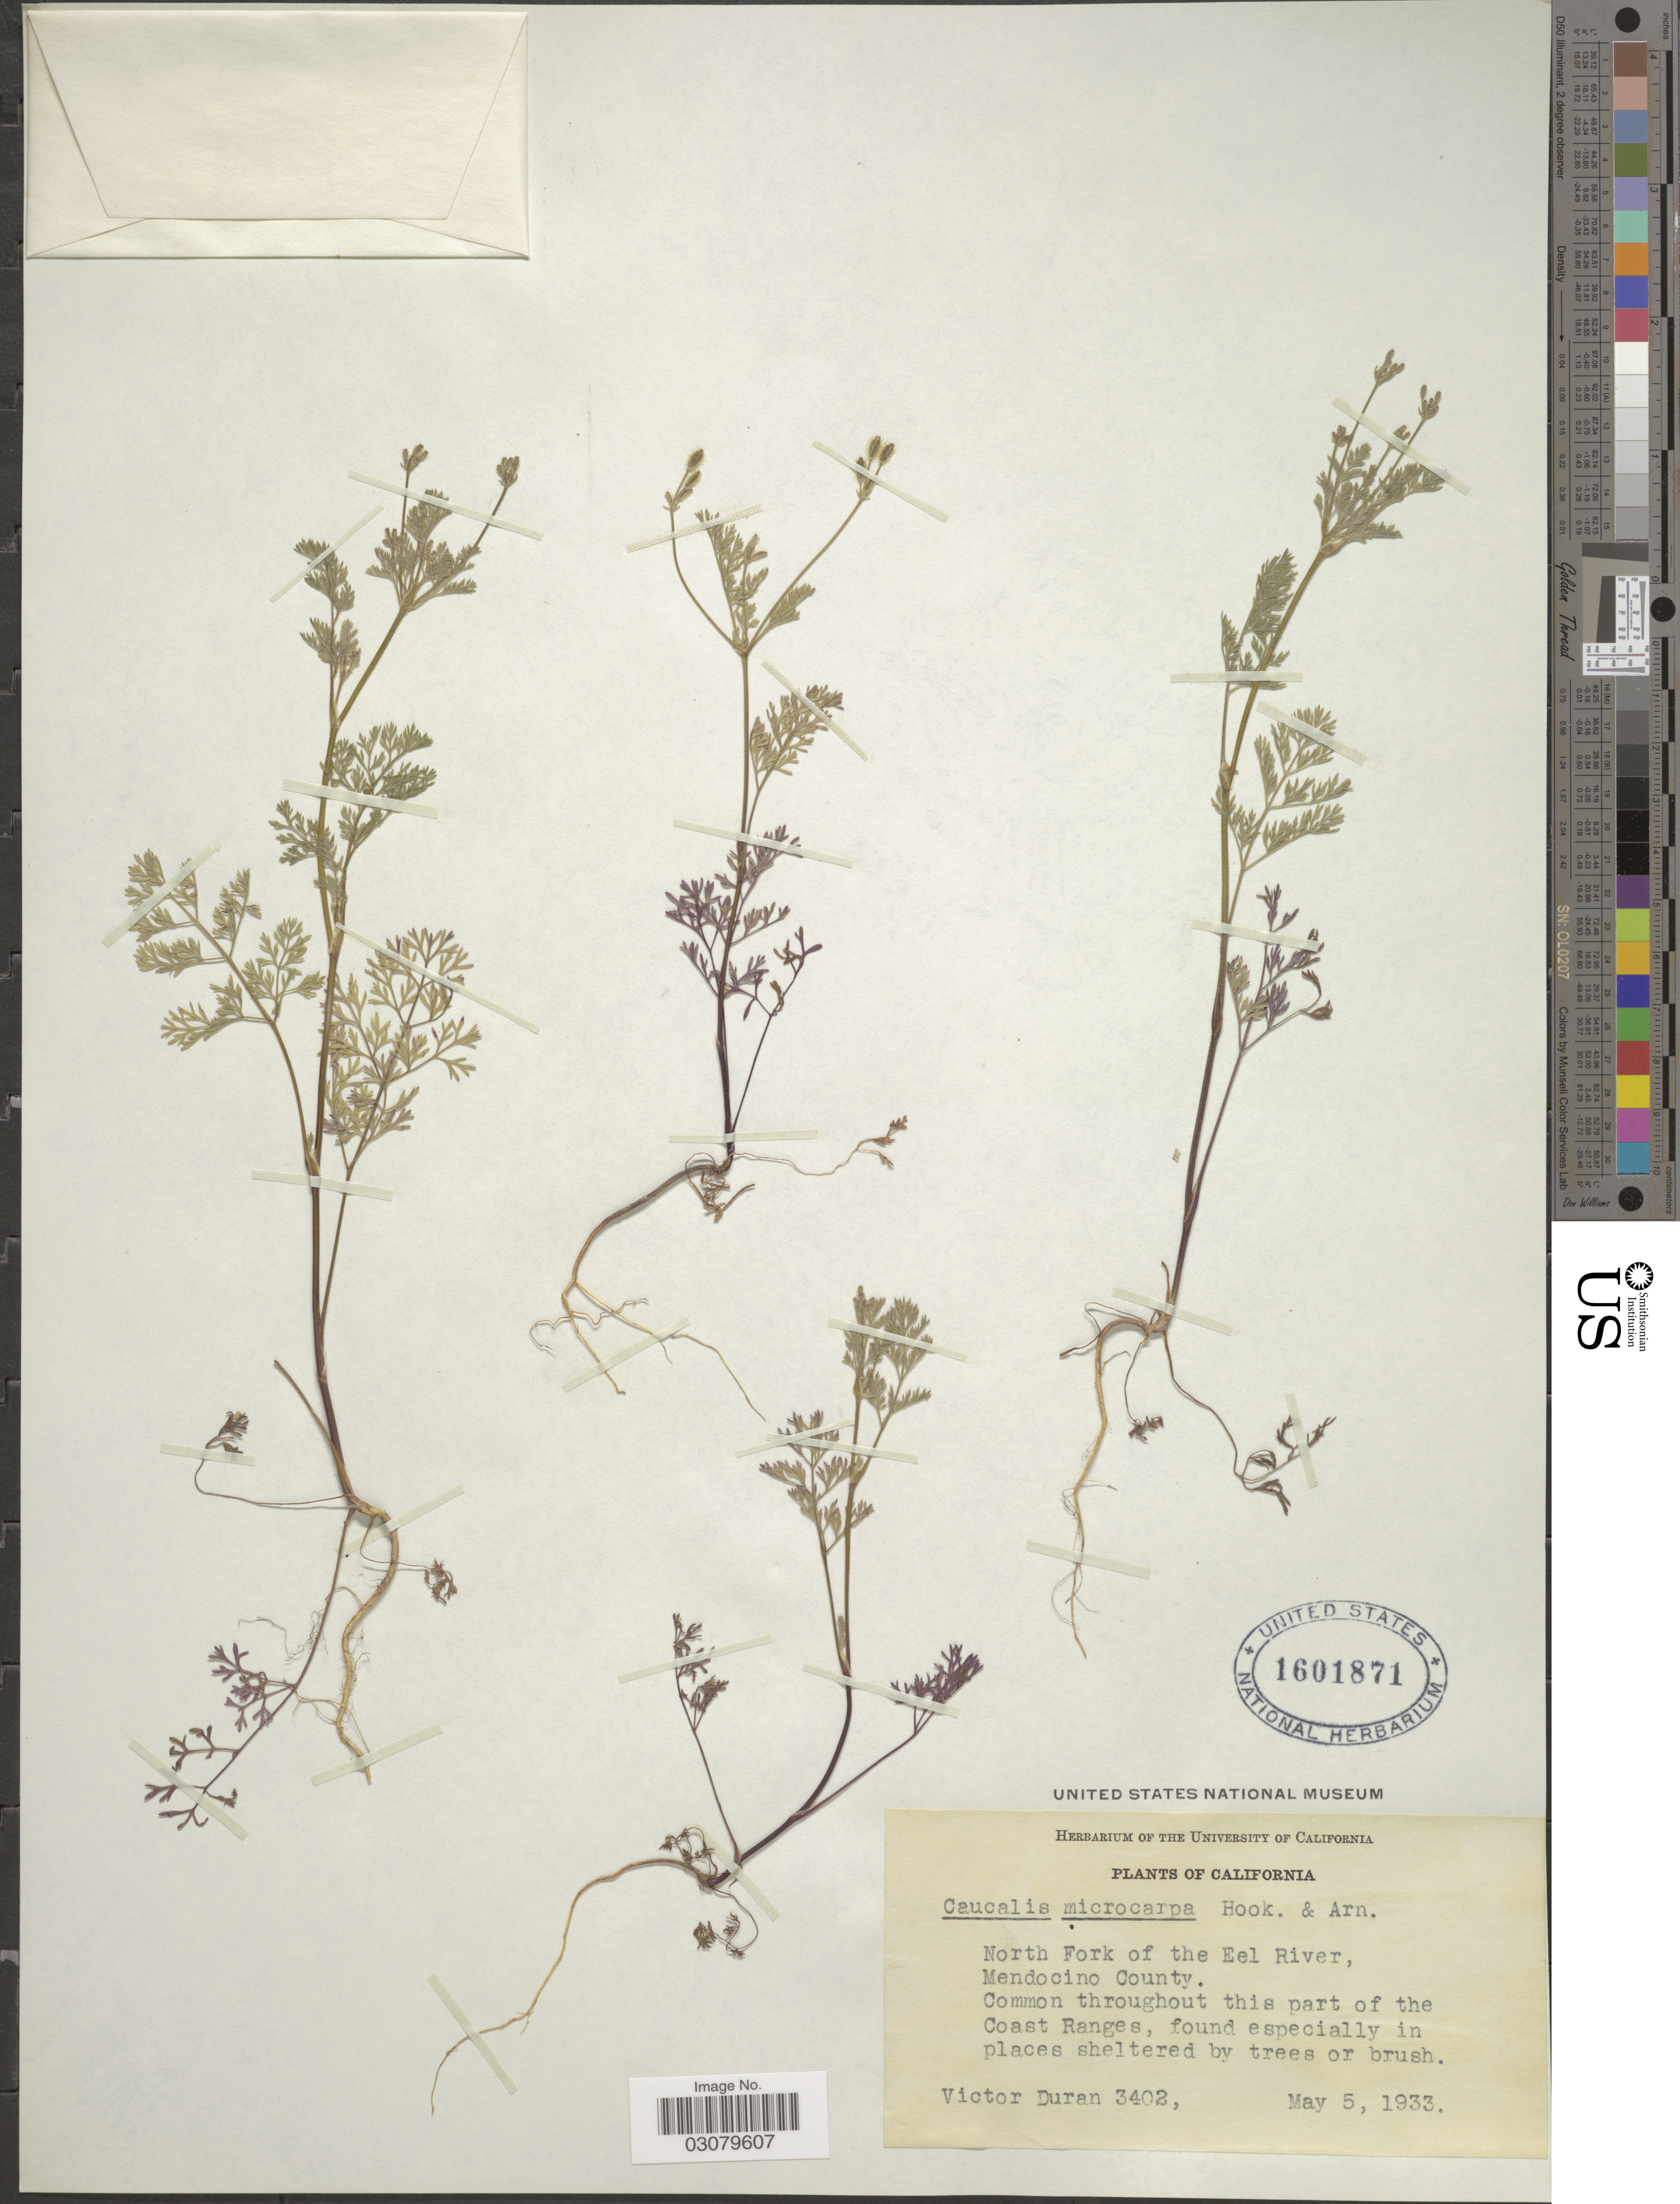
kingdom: Plantae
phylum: Tracheophyta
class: Magnoliopsida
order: Apiales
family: Apiaceae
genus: Caucalis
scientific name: Caucalis microcarpa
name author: Hook. & Arn.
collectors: V. Duran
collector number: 3402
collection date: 1933-05-05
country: United States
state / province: California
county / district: Mendocino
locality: North Fork of the Eel River, Mendocino County. Common througout this part of the Coast Ranges.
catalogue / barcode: US 1601871